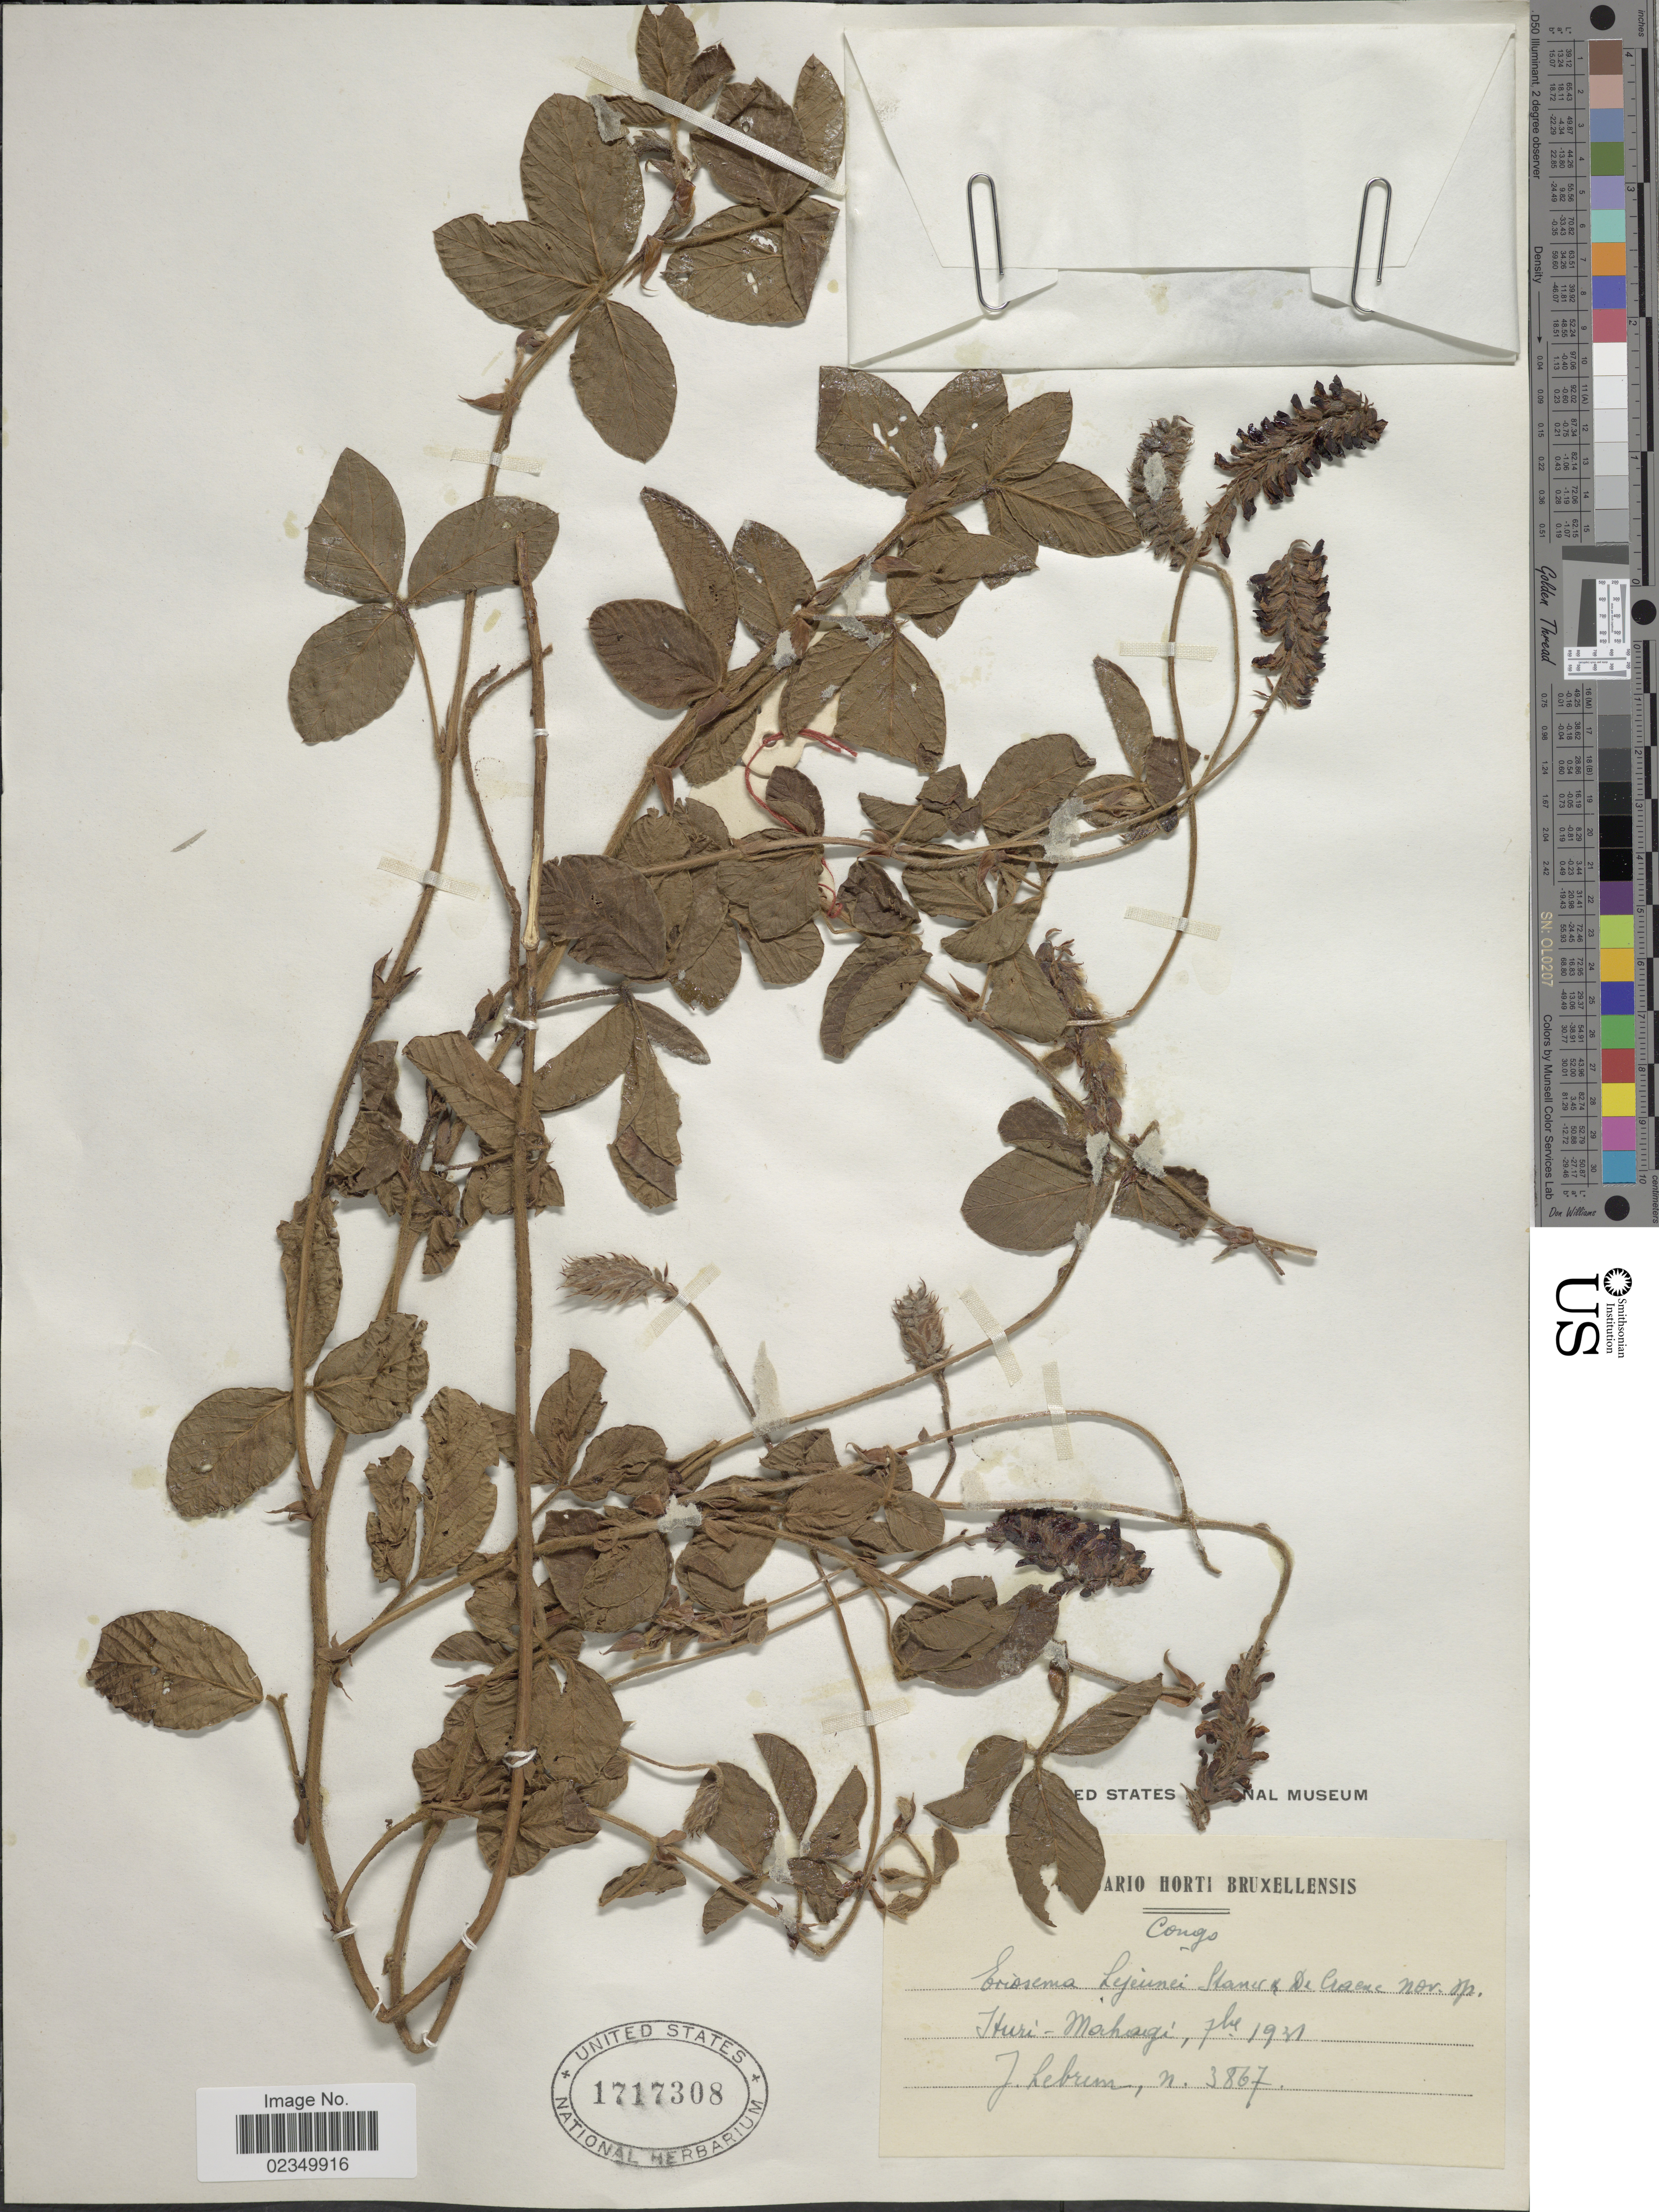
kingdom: Plantae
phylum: Tracheophyta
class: Magnoliopsida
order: Fabales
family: Fabaceae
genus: Eriosema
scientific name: Eriosema lejeunei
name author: Staner & De Craene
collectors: J. A. Lebrun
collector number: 3867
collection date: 1931-11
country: Congo, Democratic Republic of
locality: Ituri-Mahangi, Congo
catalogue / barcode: US 1717308